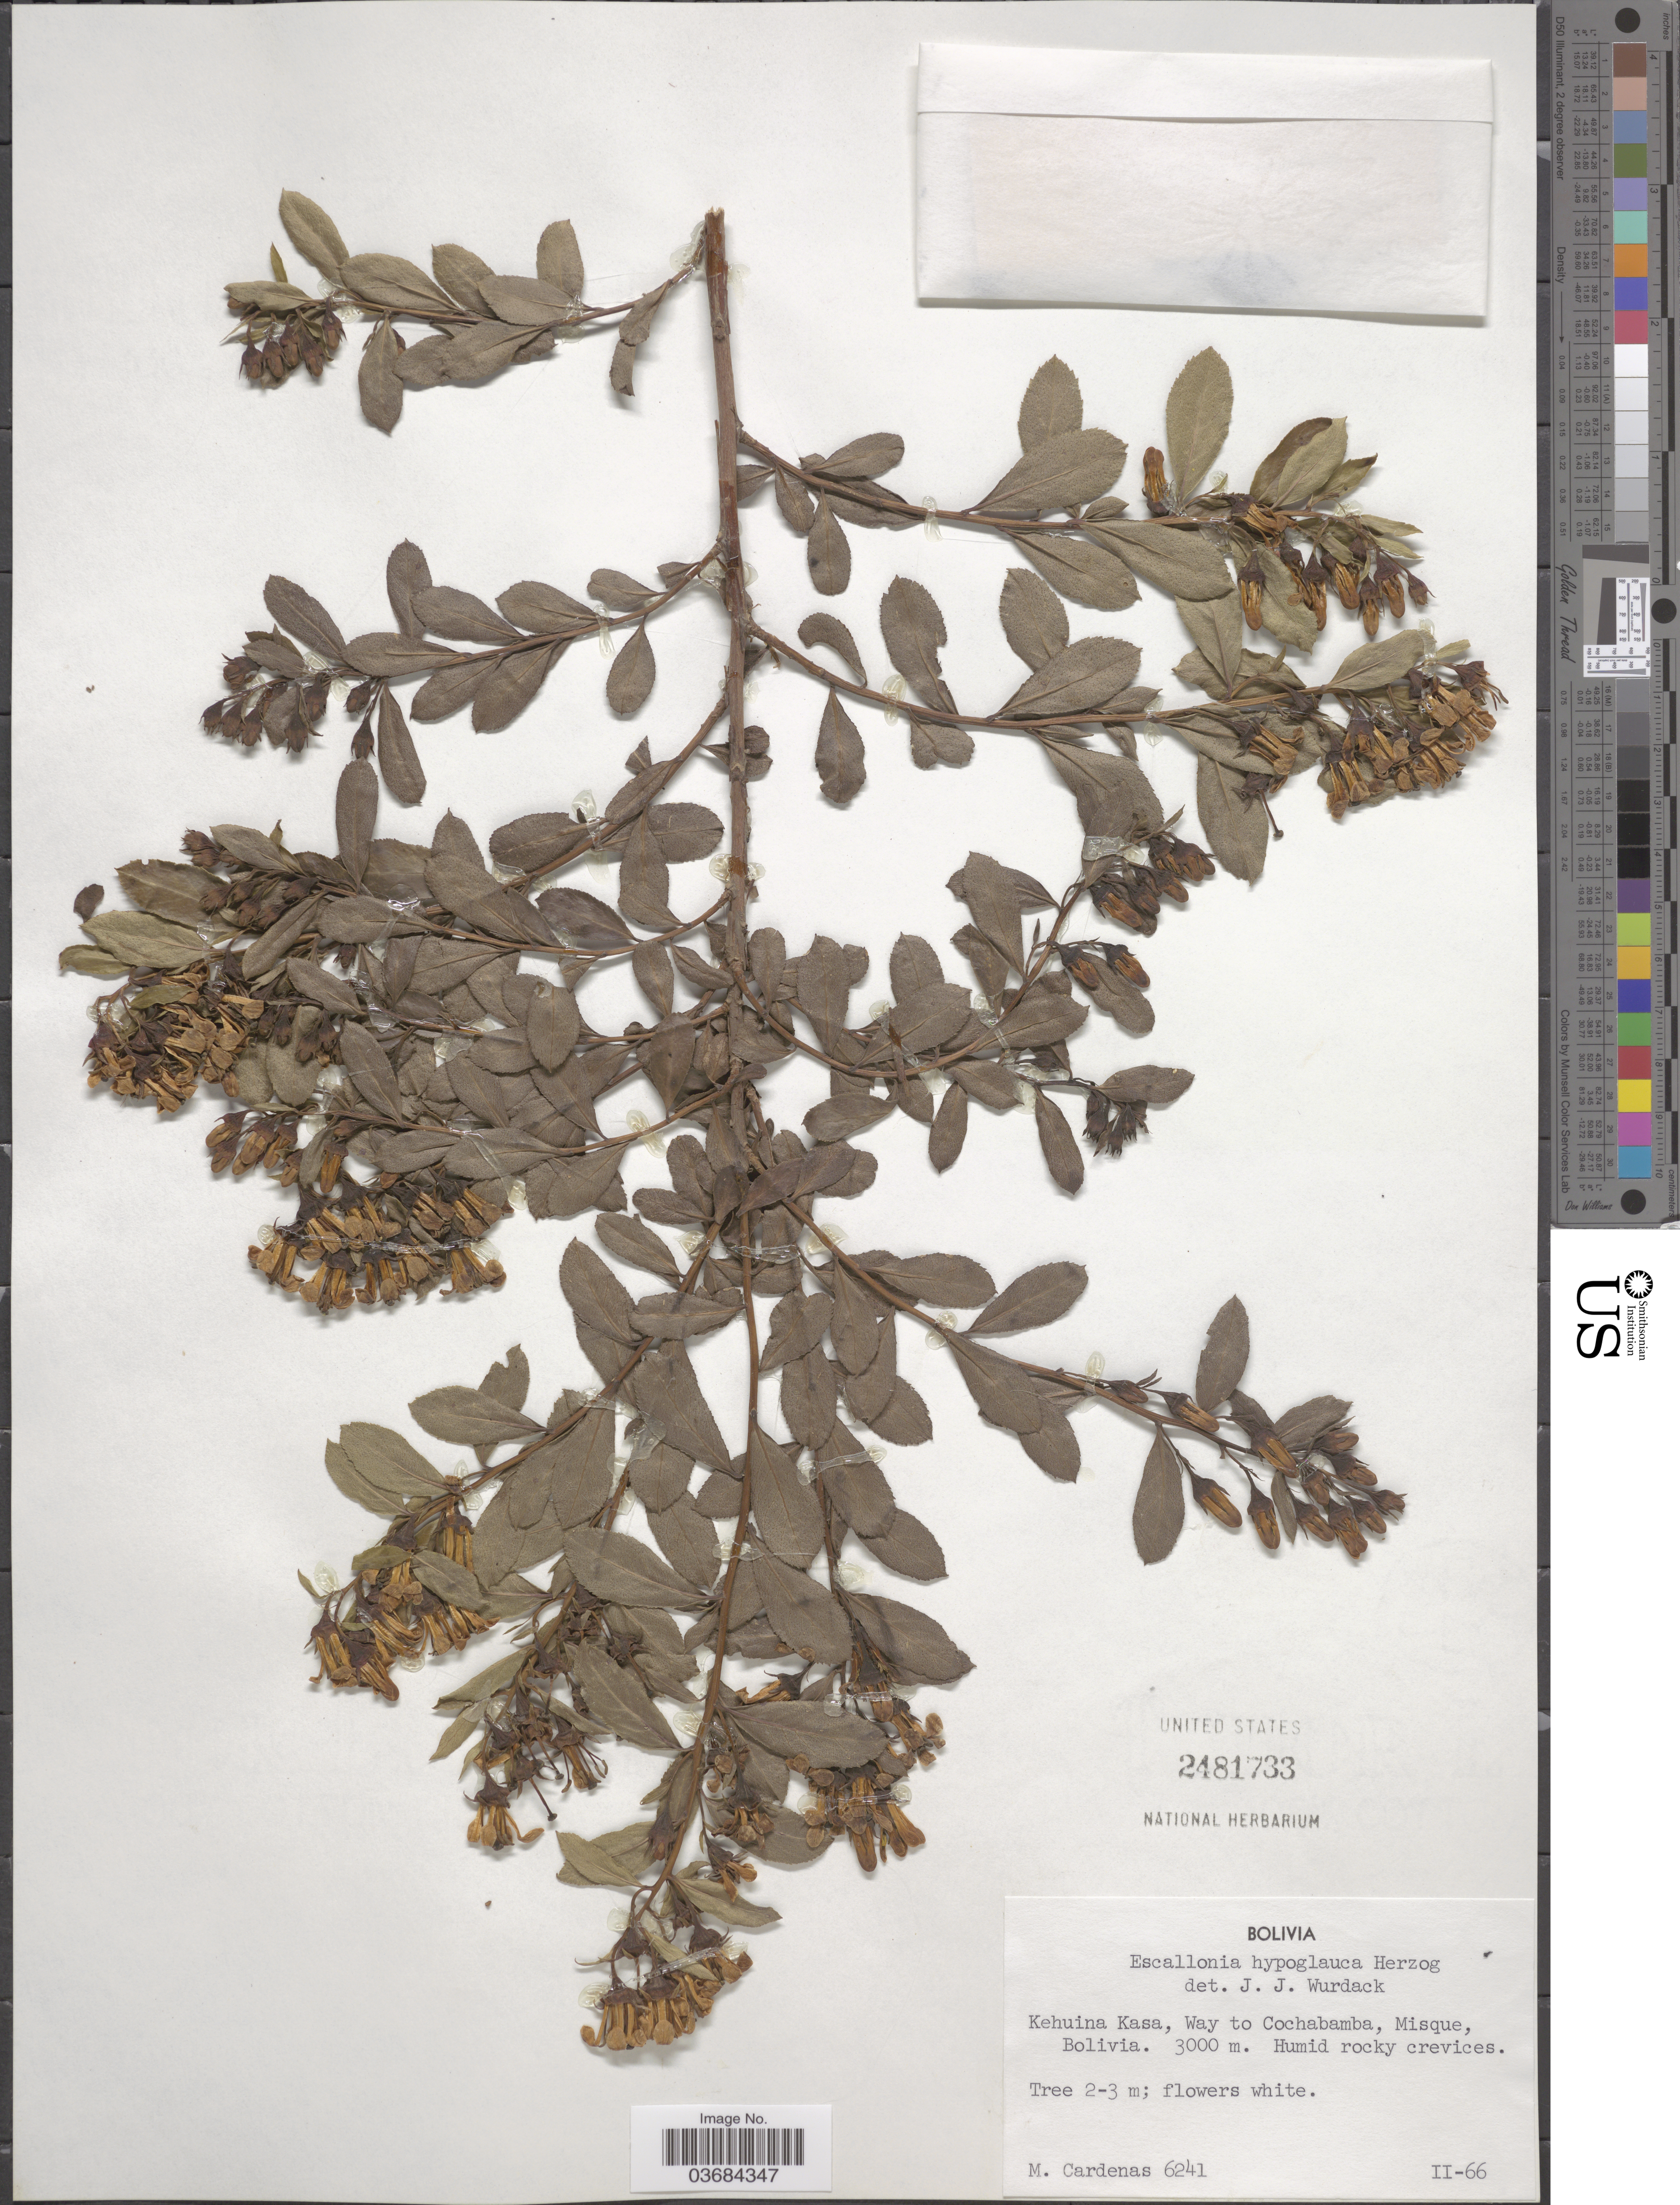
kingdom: Plantae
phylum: Tracheophyta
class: Magnoliopsida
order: Escalloniales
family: Escalloniaceae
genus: Escallonia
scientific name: Escallonia hypoglauca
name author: Herzog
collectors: M. Cárdenas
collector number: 6241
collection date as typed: Transcribed d/m/y: /2/66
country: Bolivia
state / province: Cochabamba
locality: Kehuina Kasa, Way to Cochabamba, Misque.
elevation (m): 3000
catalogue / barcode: US 2481733